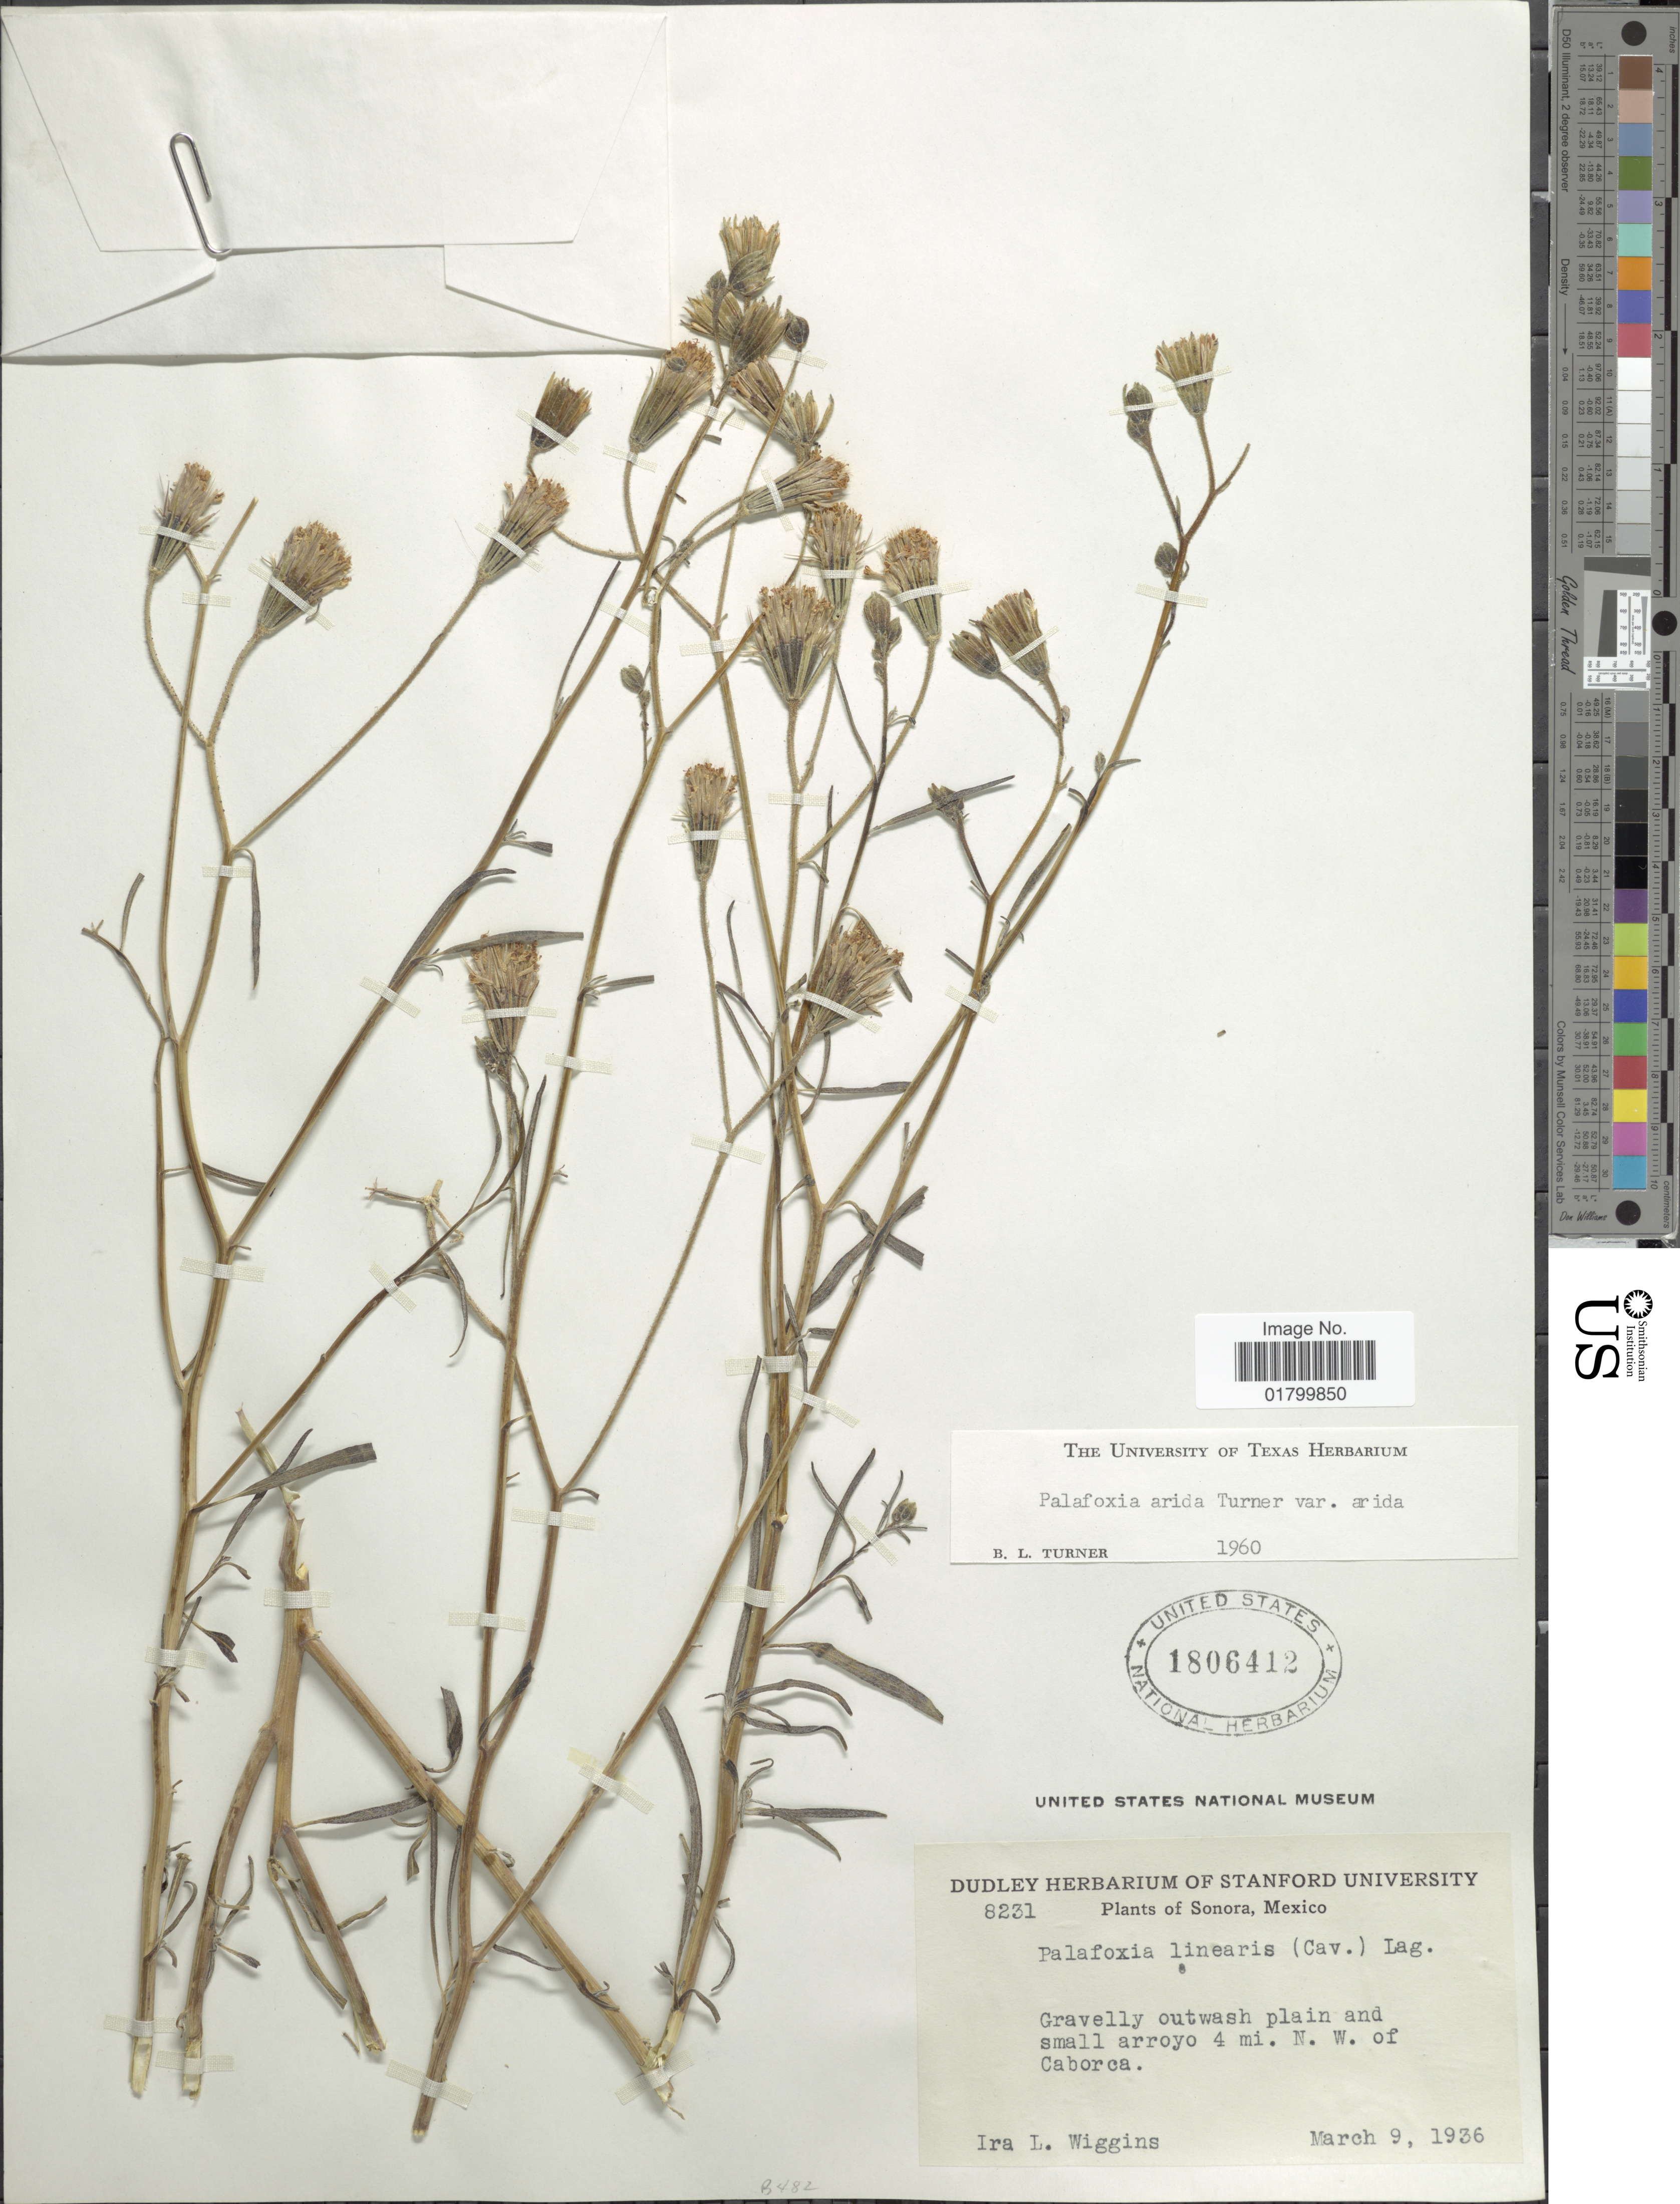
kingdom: Plantae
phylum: Tracheophyta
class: Magnoliopsida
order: Asterales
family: Asteraceae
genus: Palafoxia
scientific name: Palafoxia arida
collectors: I. L. Wiggins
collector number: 8231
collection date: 1936-03-09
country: Mexico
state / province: Sonora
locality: Sonora, Mexico, Gravelly outhwash plain and small arroyo 4 mi. N. W. of Caborca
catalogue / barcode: US 1806412